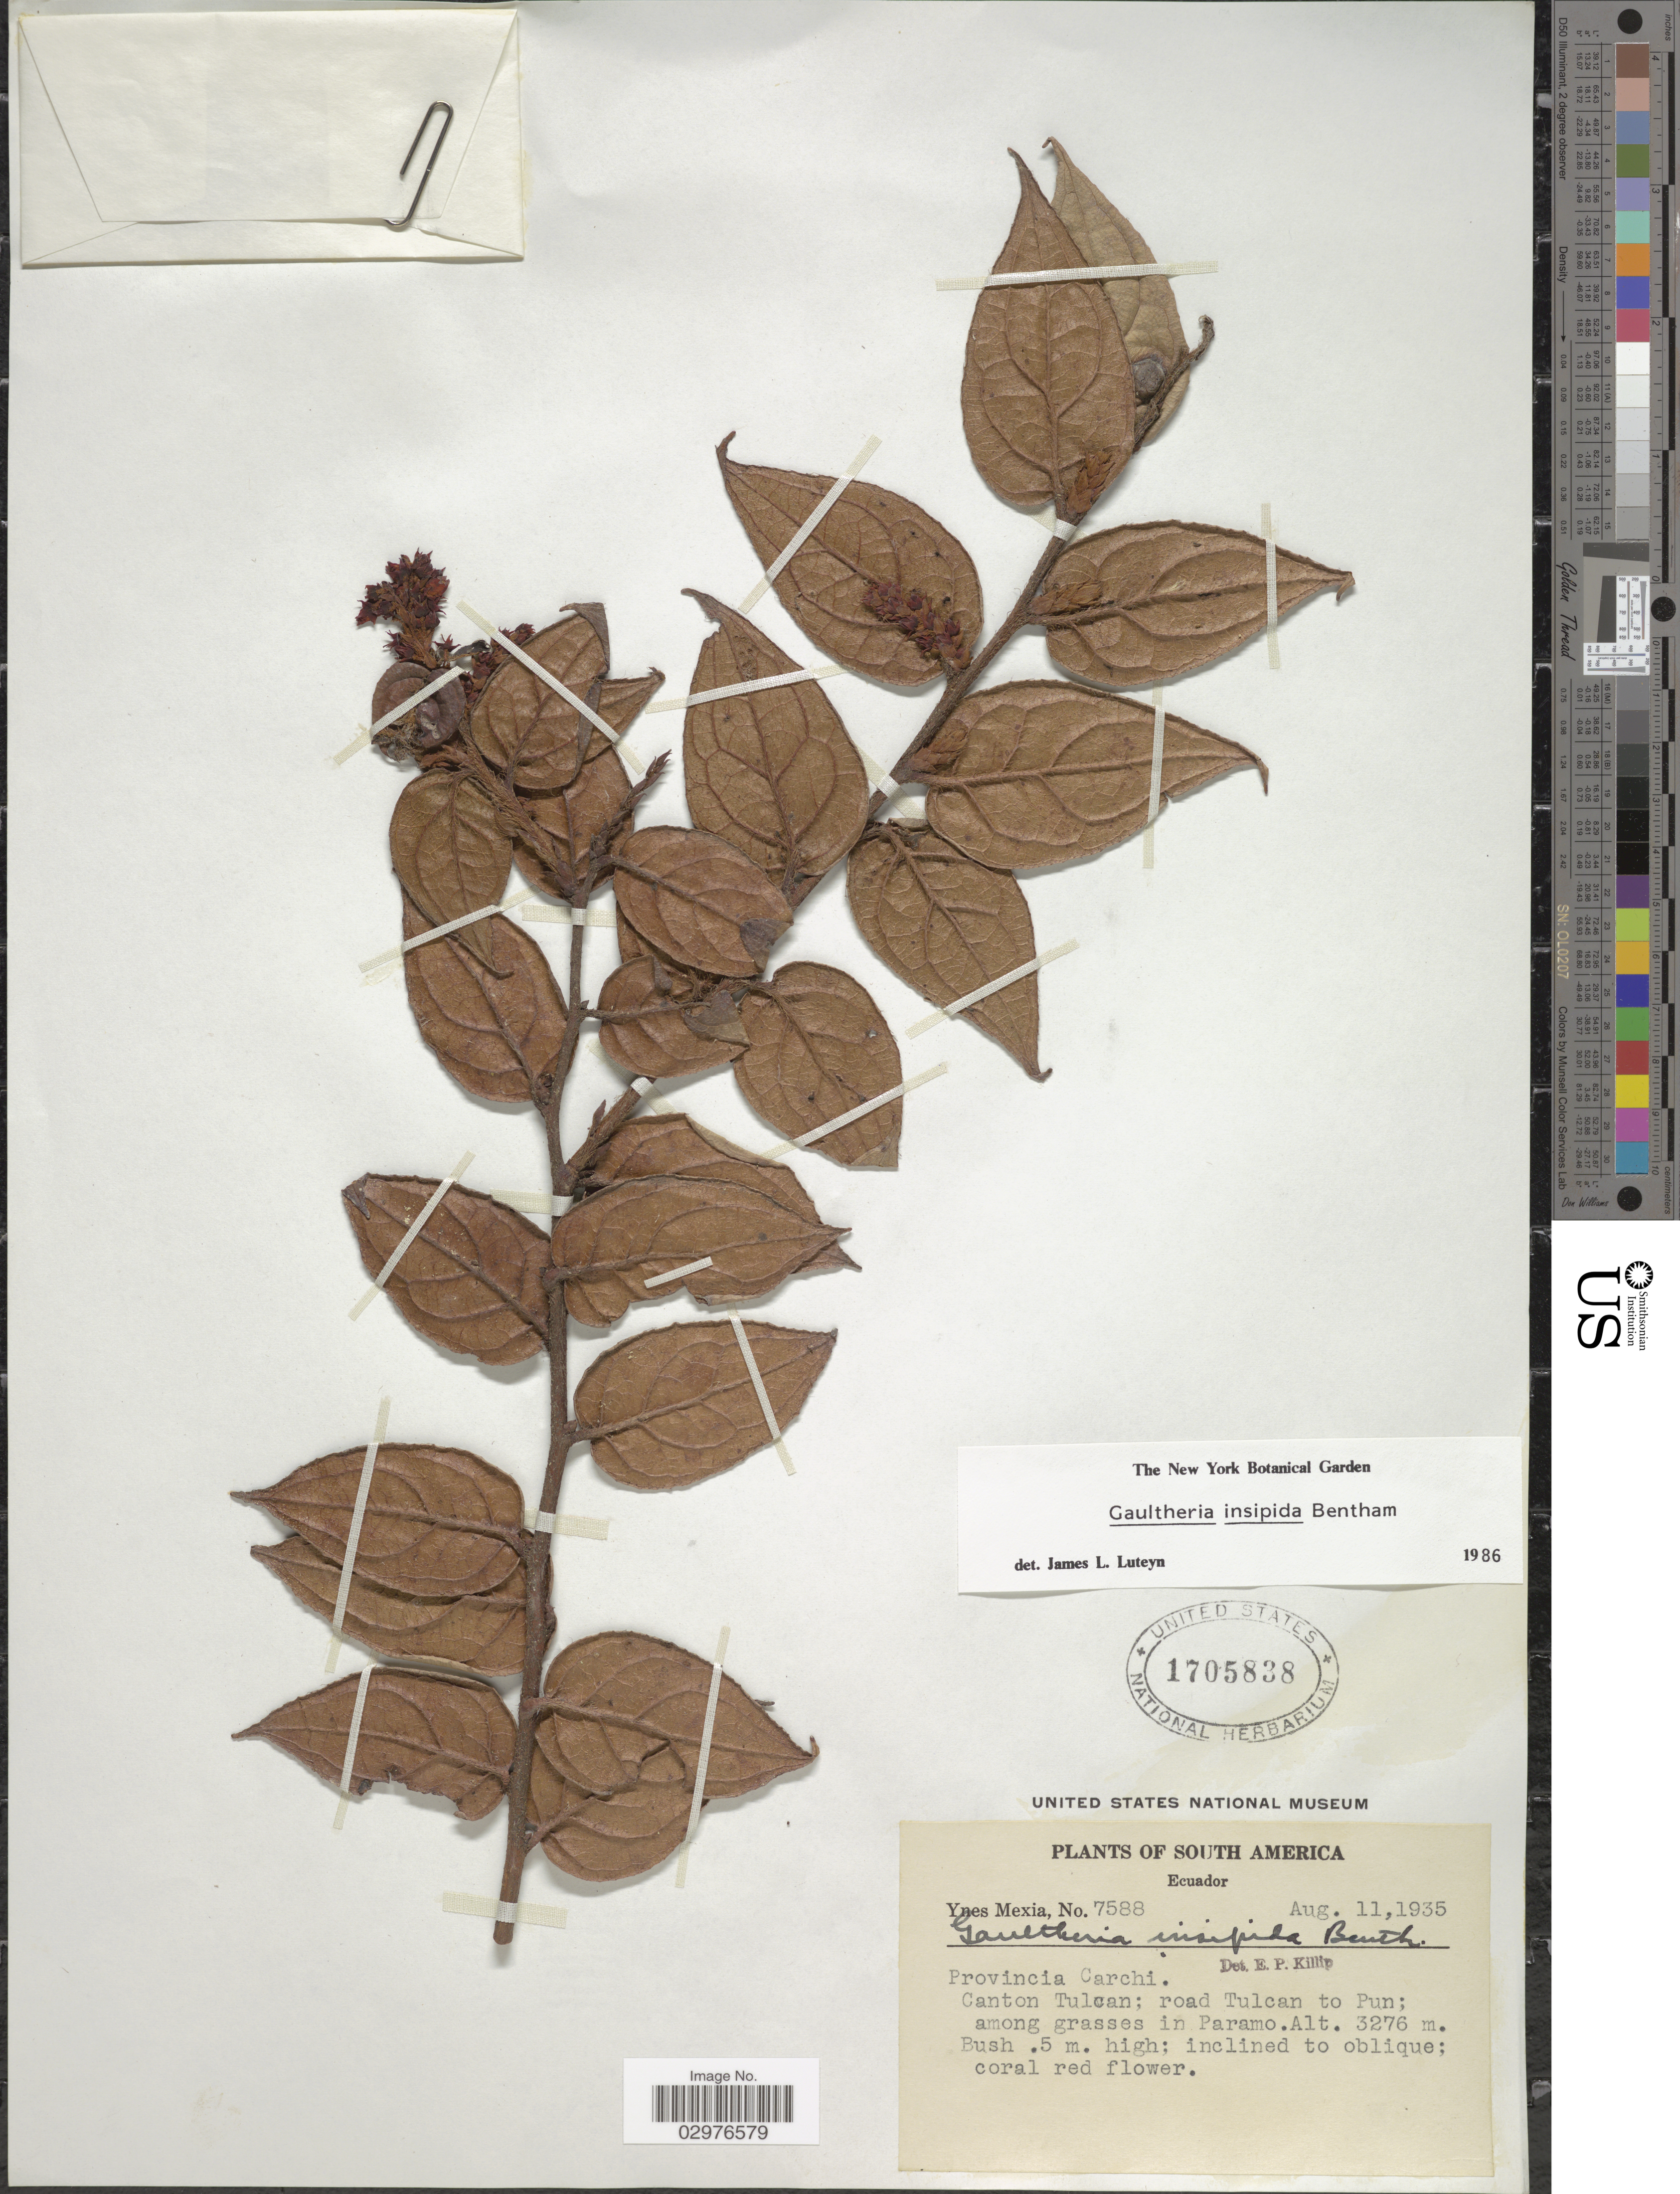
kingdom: Plantae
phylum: Tracheophyta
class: Magnoliopsida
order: Ericales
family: Ericaceae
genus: Gaultheria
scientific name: Gaultheria insipida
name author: Benth.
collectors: Y. Mexia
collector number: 7588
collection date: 1935-08-11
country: Ecuador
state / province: Carchi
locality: Canton Tulcan; road Tulcan to Pun; among grasses in Paramo.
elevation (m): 3276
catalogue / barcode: US 1705838